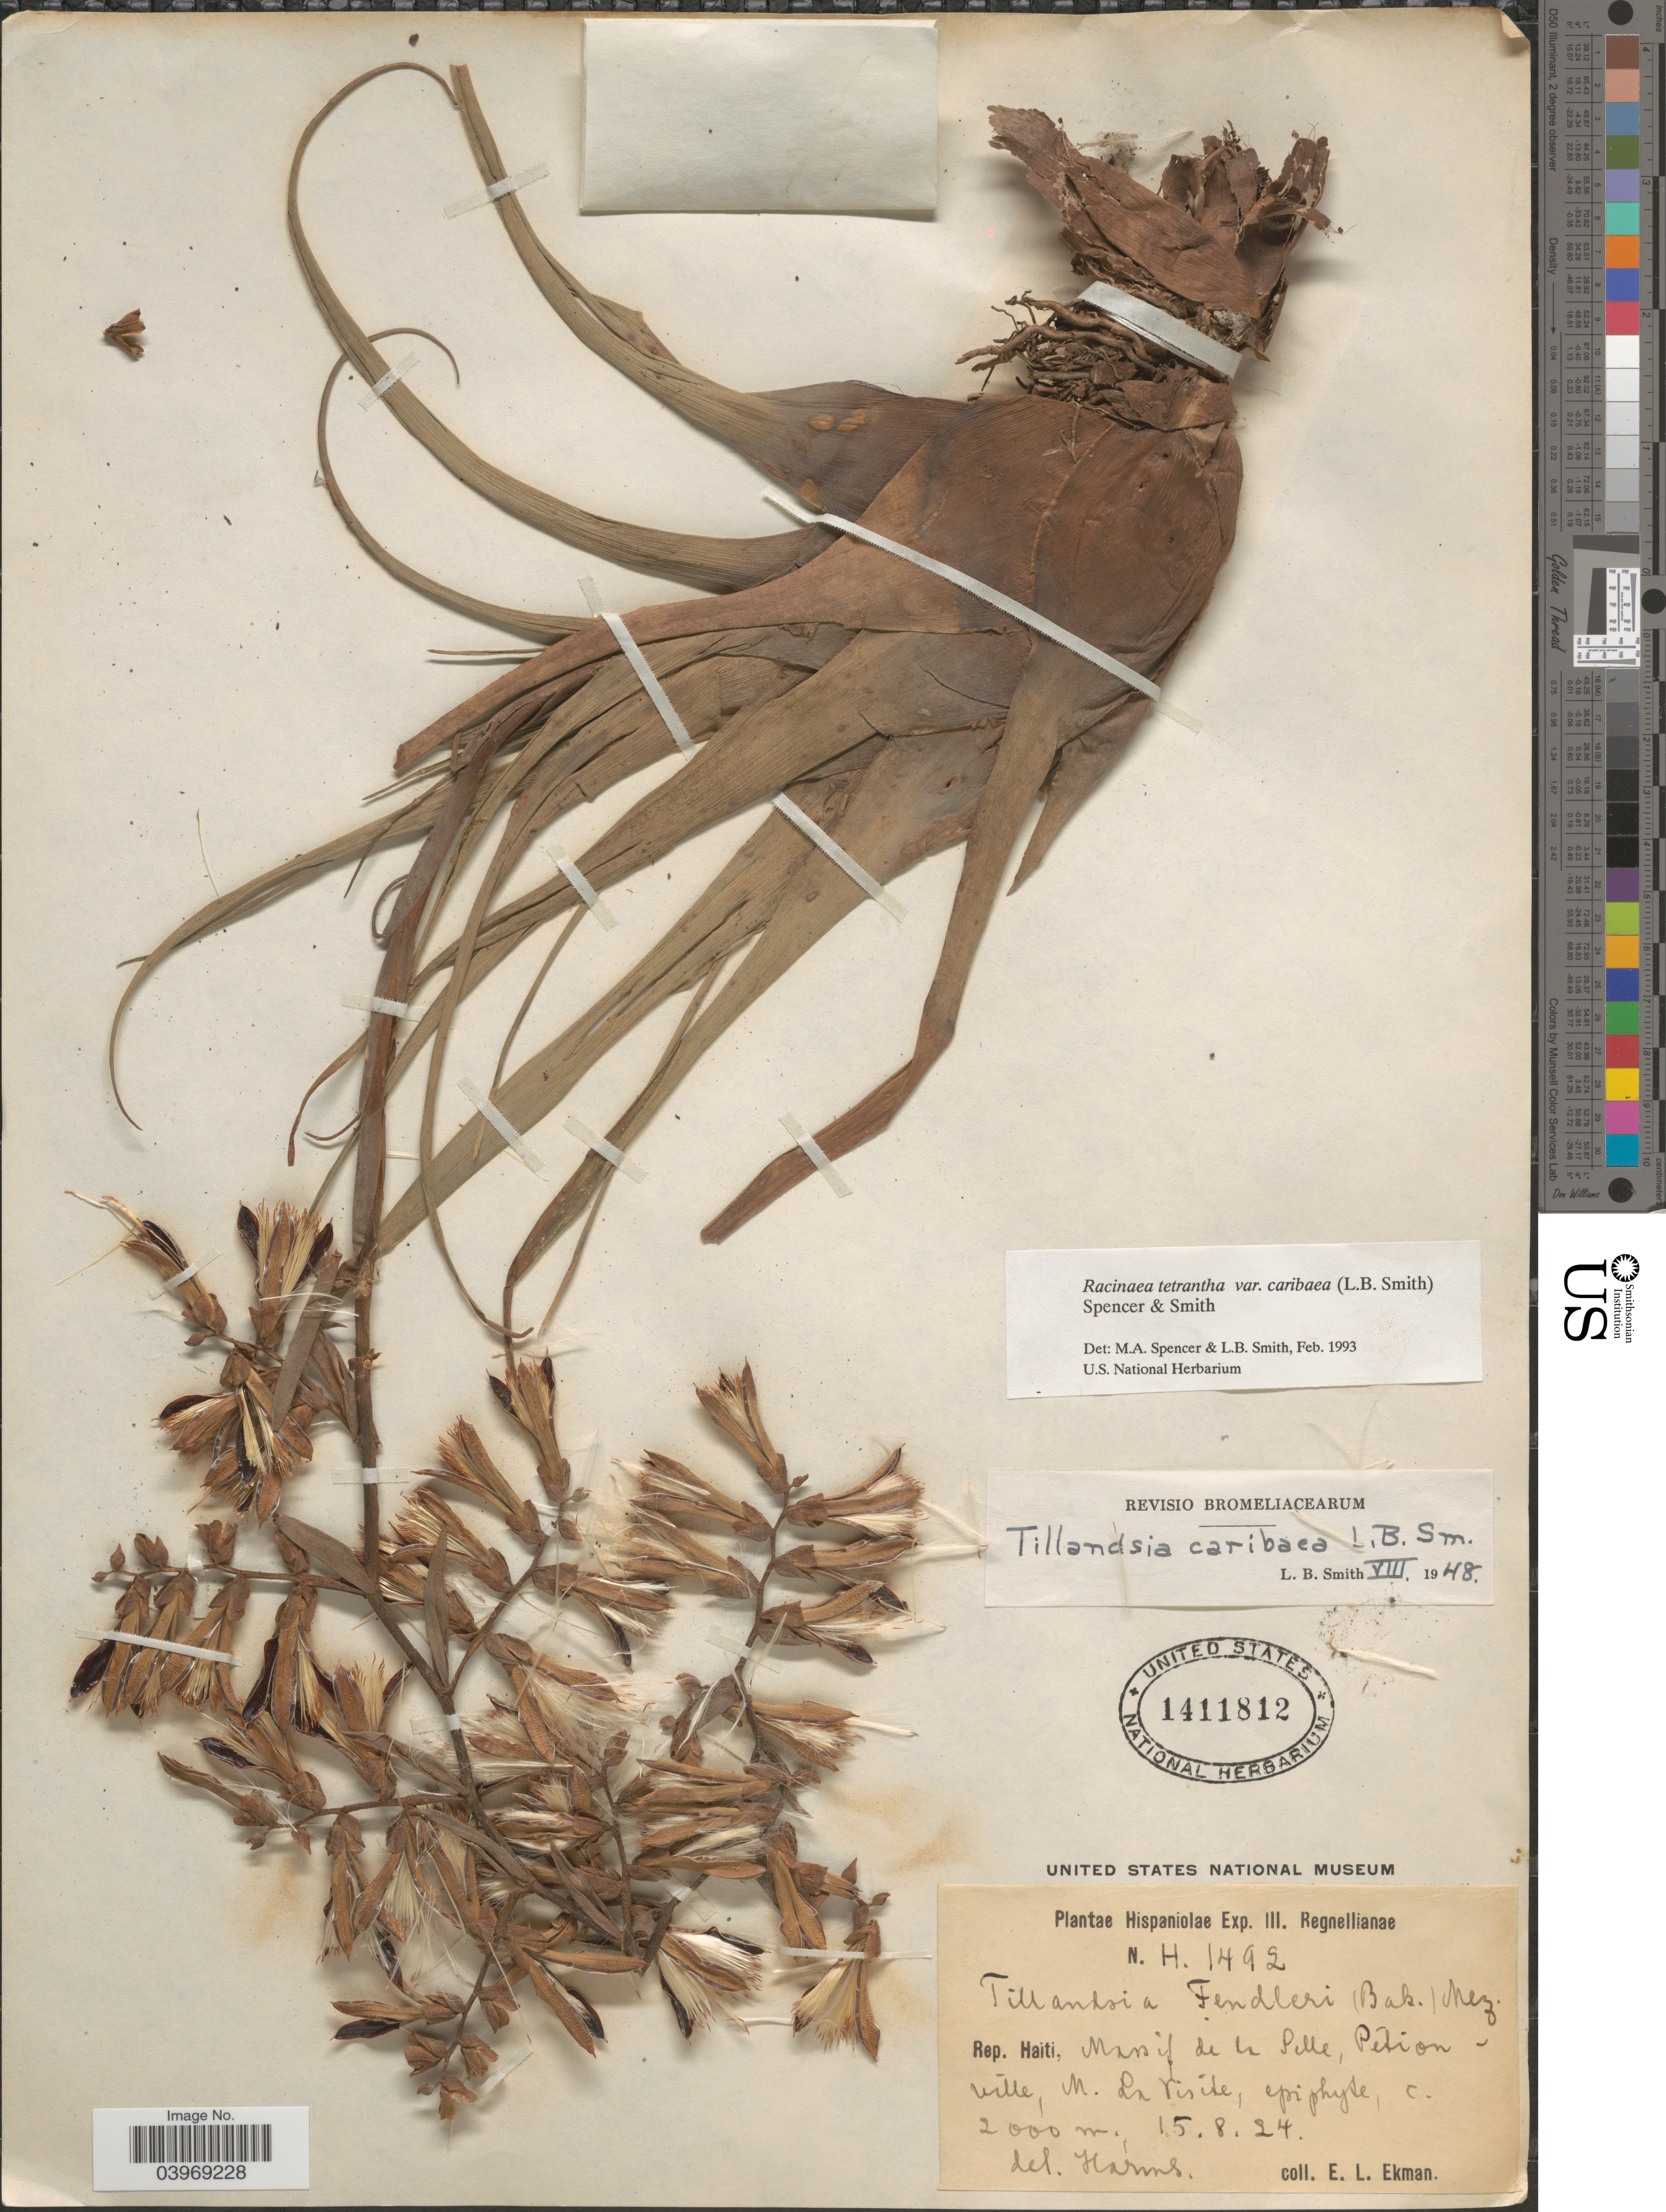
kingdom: Plantae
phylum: Tracheophyta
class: Liliopsida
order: Poales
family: Bromeliaceae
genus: Racinaea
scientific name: Racinaea tetrantha var. caribaea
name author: (L.B. Sm.) M.A. Spencer & L.B. Sm.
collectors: E. L. Ekman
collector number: H.1492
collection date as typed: Transcribed d/m/y: 15/8/24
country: Haiti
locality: Massif de la Selle, Pétionville, M. La Visite. [interpreted]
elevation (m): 2000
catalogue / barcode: US 1411812